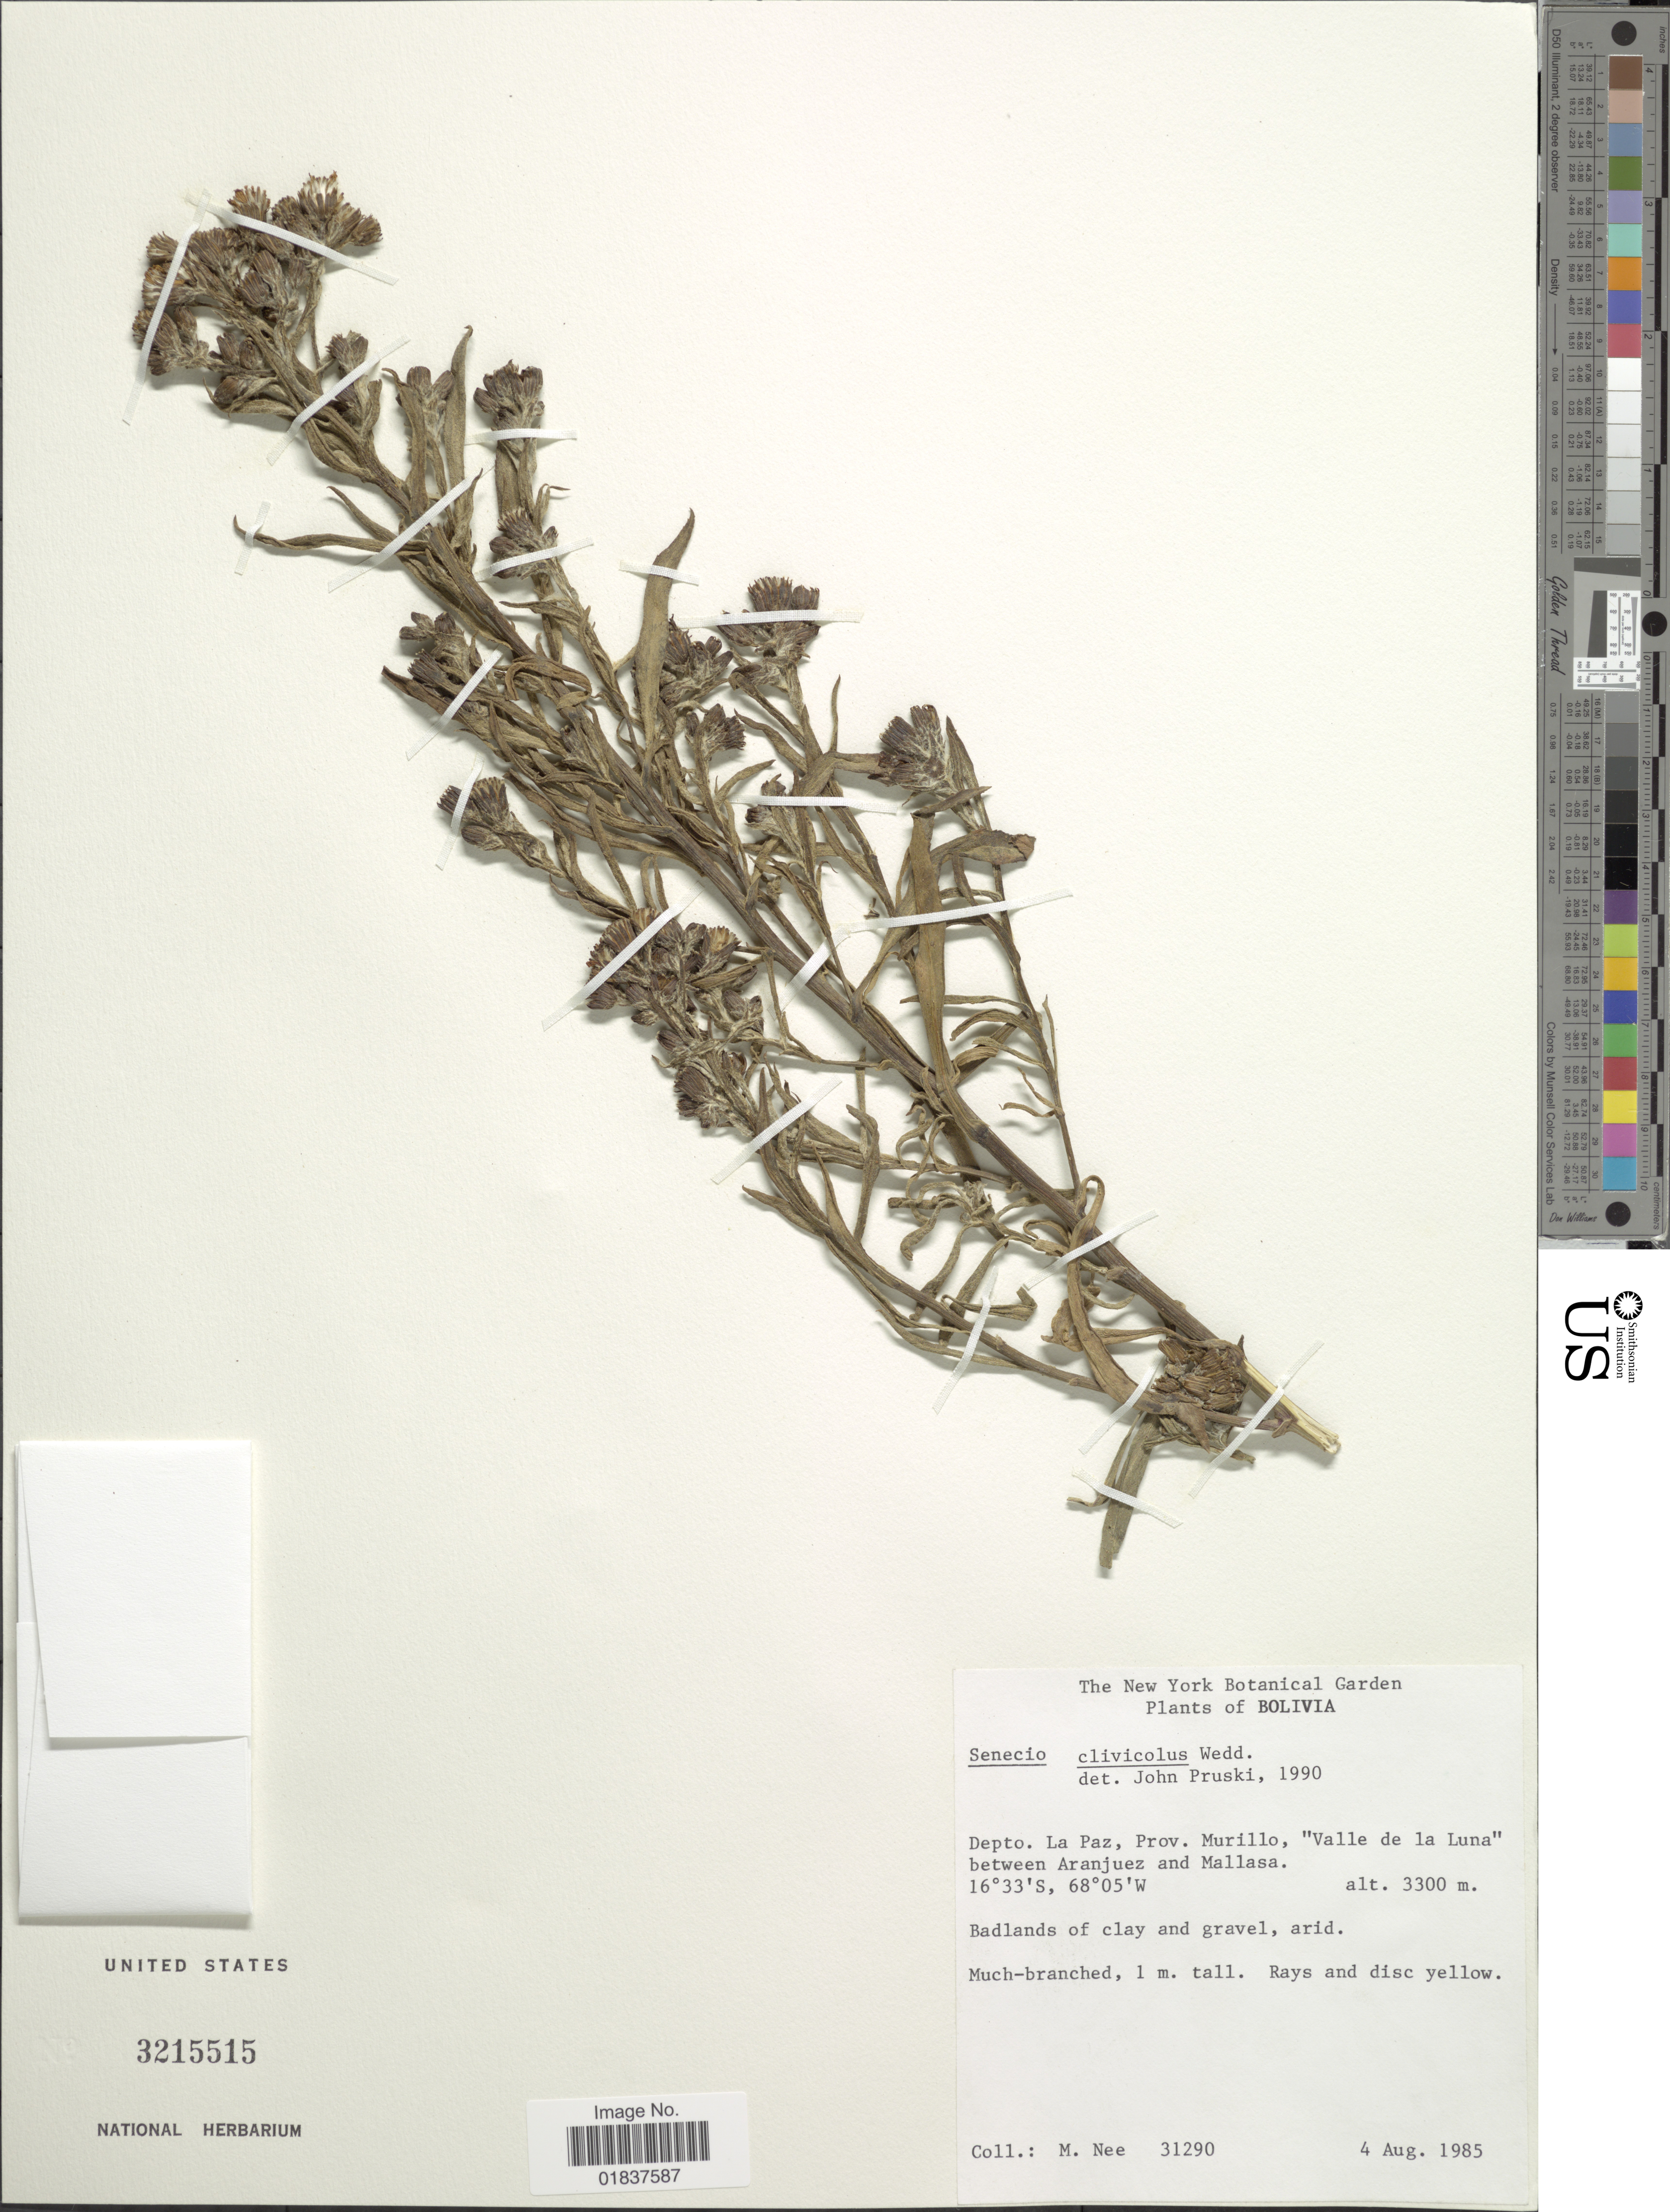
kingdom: Plantae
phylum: Tracheophyta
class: Magnoliopsida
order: Asterales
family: Asteraceae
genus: Senecio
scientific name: Senecio clivicola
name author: Wedd.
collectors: M. Nee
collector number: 31290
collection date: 1985-08-04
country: Bolivia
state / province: La Paz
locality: Depto. La Paz, Prov. Murillo, "Valle de la Luna" between Aranjuez and Mallasa.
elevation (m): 3300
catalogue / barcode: US 3215515